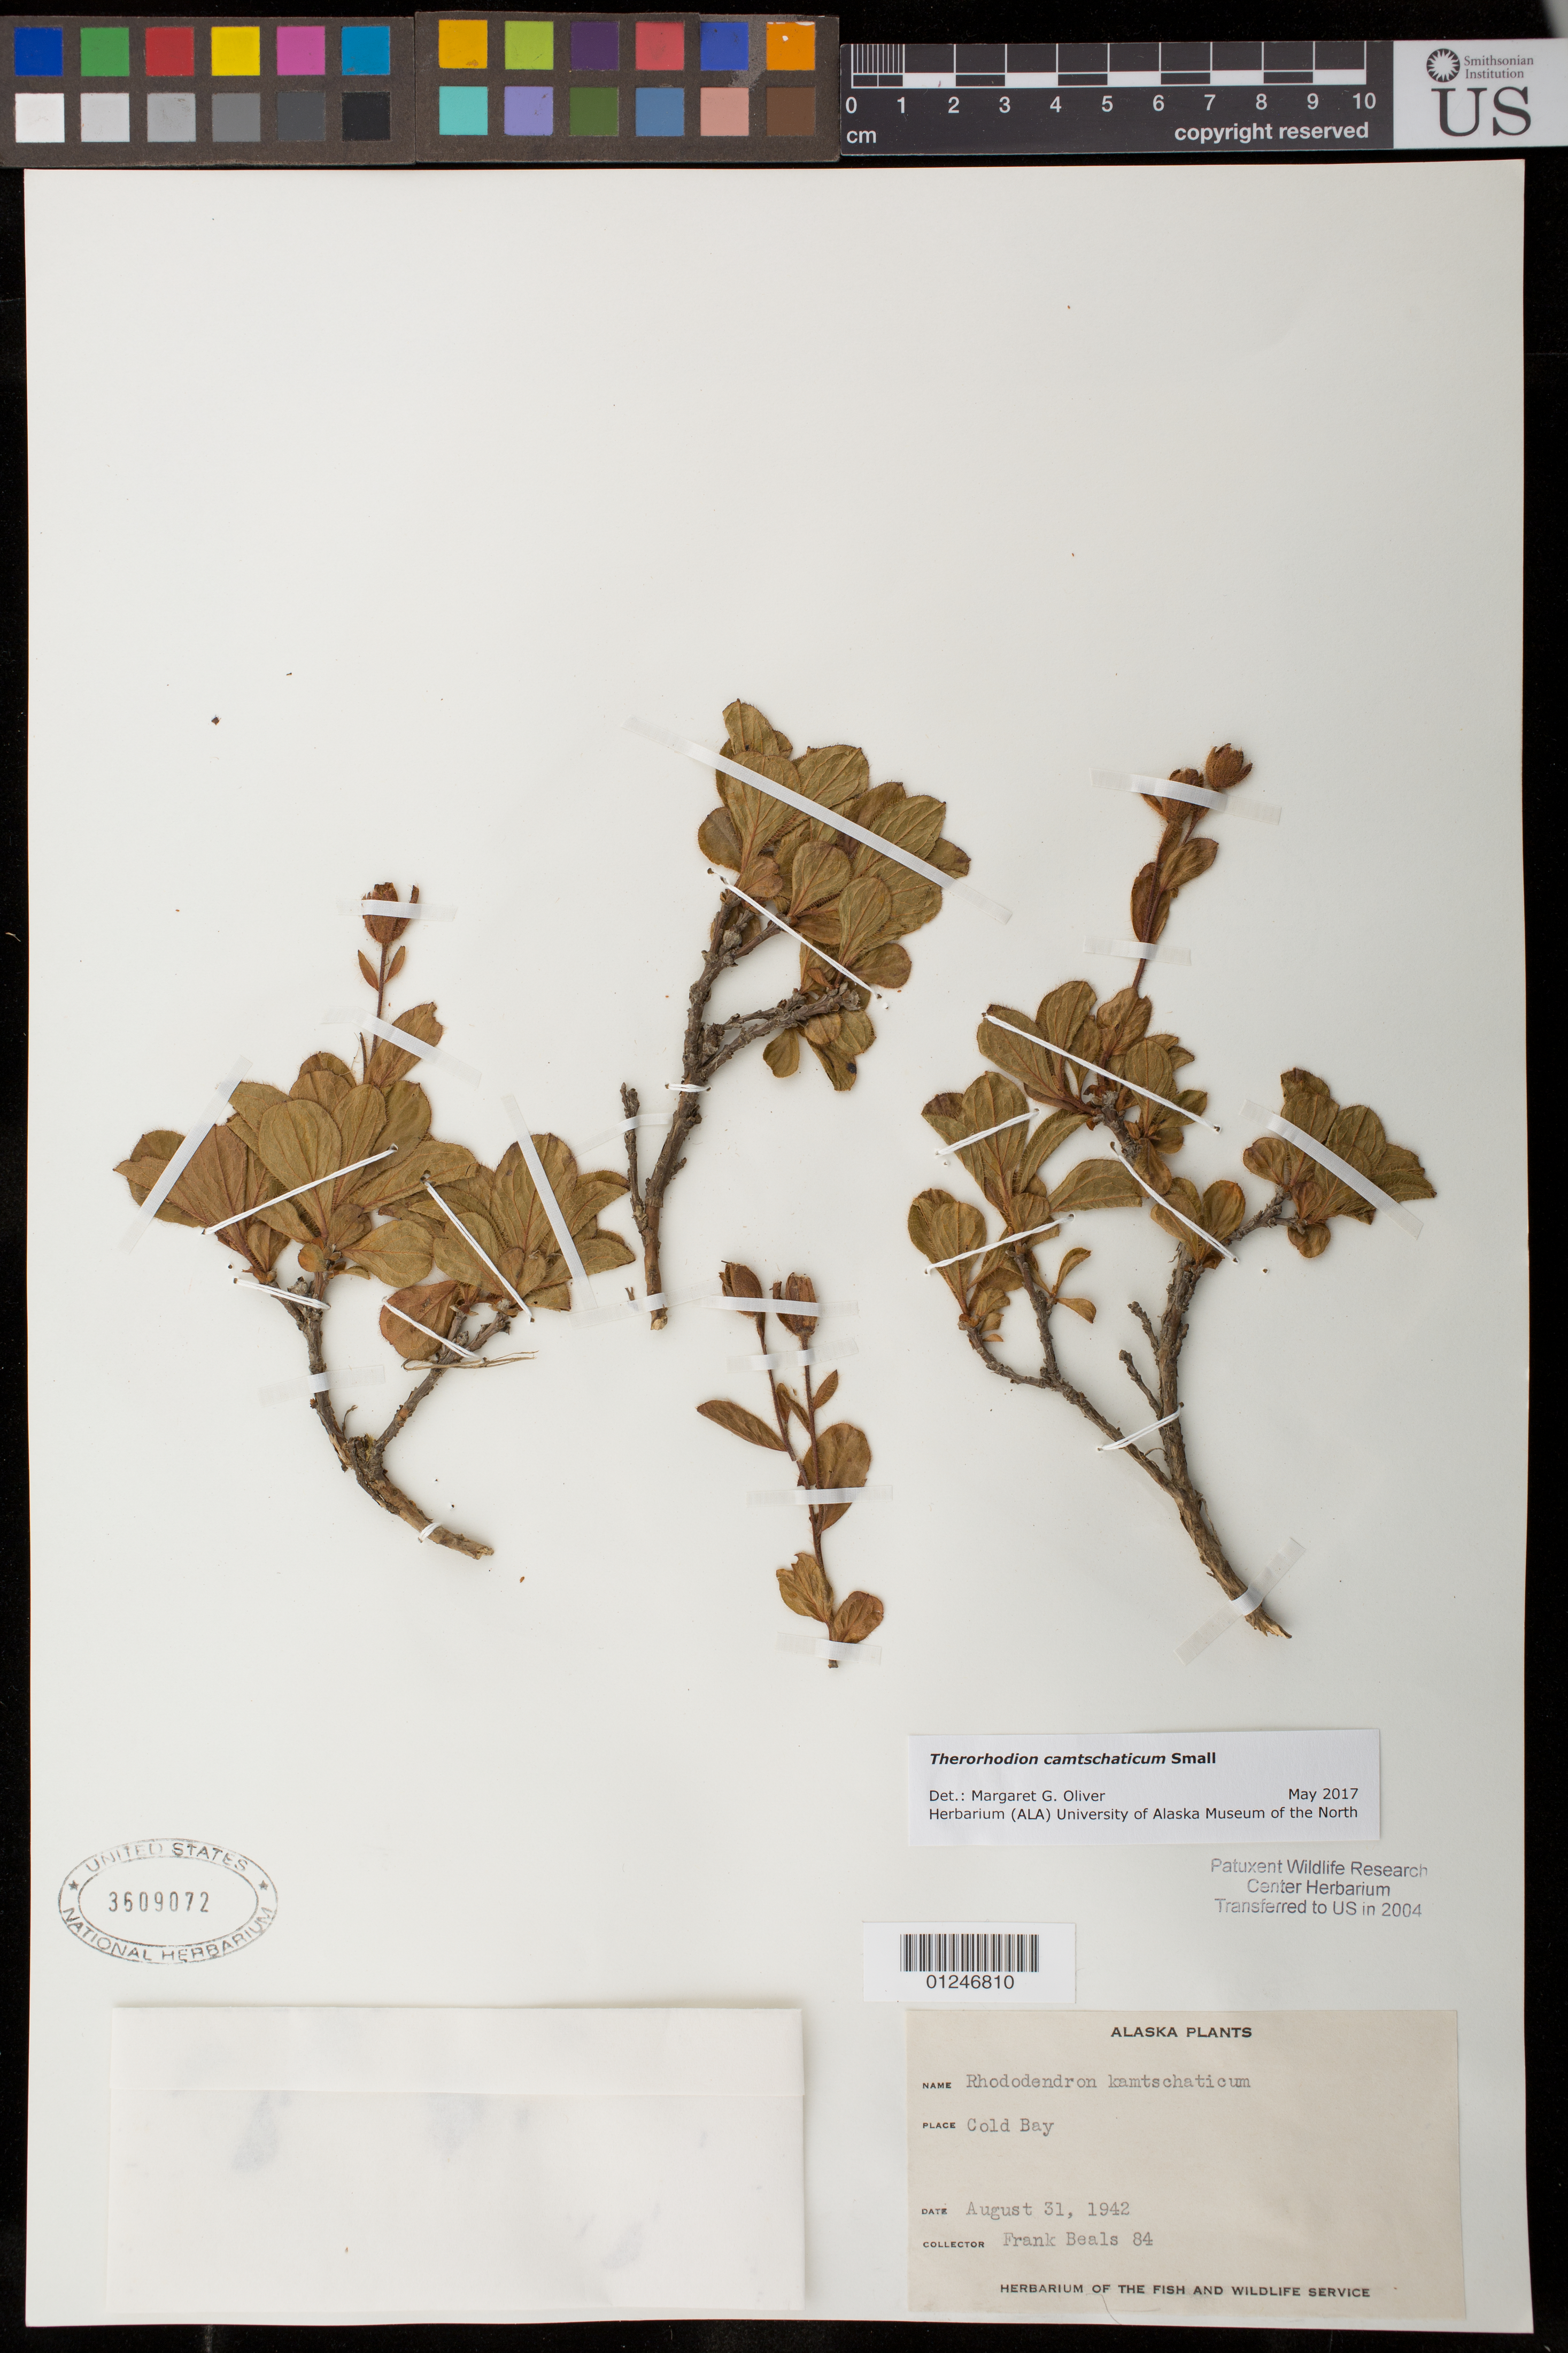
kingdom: Plantae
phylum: Tracheophyta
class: Magnoliopsida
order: Ericales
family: Ericaceae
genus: Therorhodion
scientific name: Therorhodion camtschaticum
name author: (Pall.) Small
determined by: Oliver, M. G., (ALA), University of Alaska Museum of the North (UNITED STATES)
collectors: F. Beals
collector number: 84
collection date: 1942-08-31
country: United States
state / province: Alaska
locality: Cold Bay.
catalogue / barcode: US 3609072